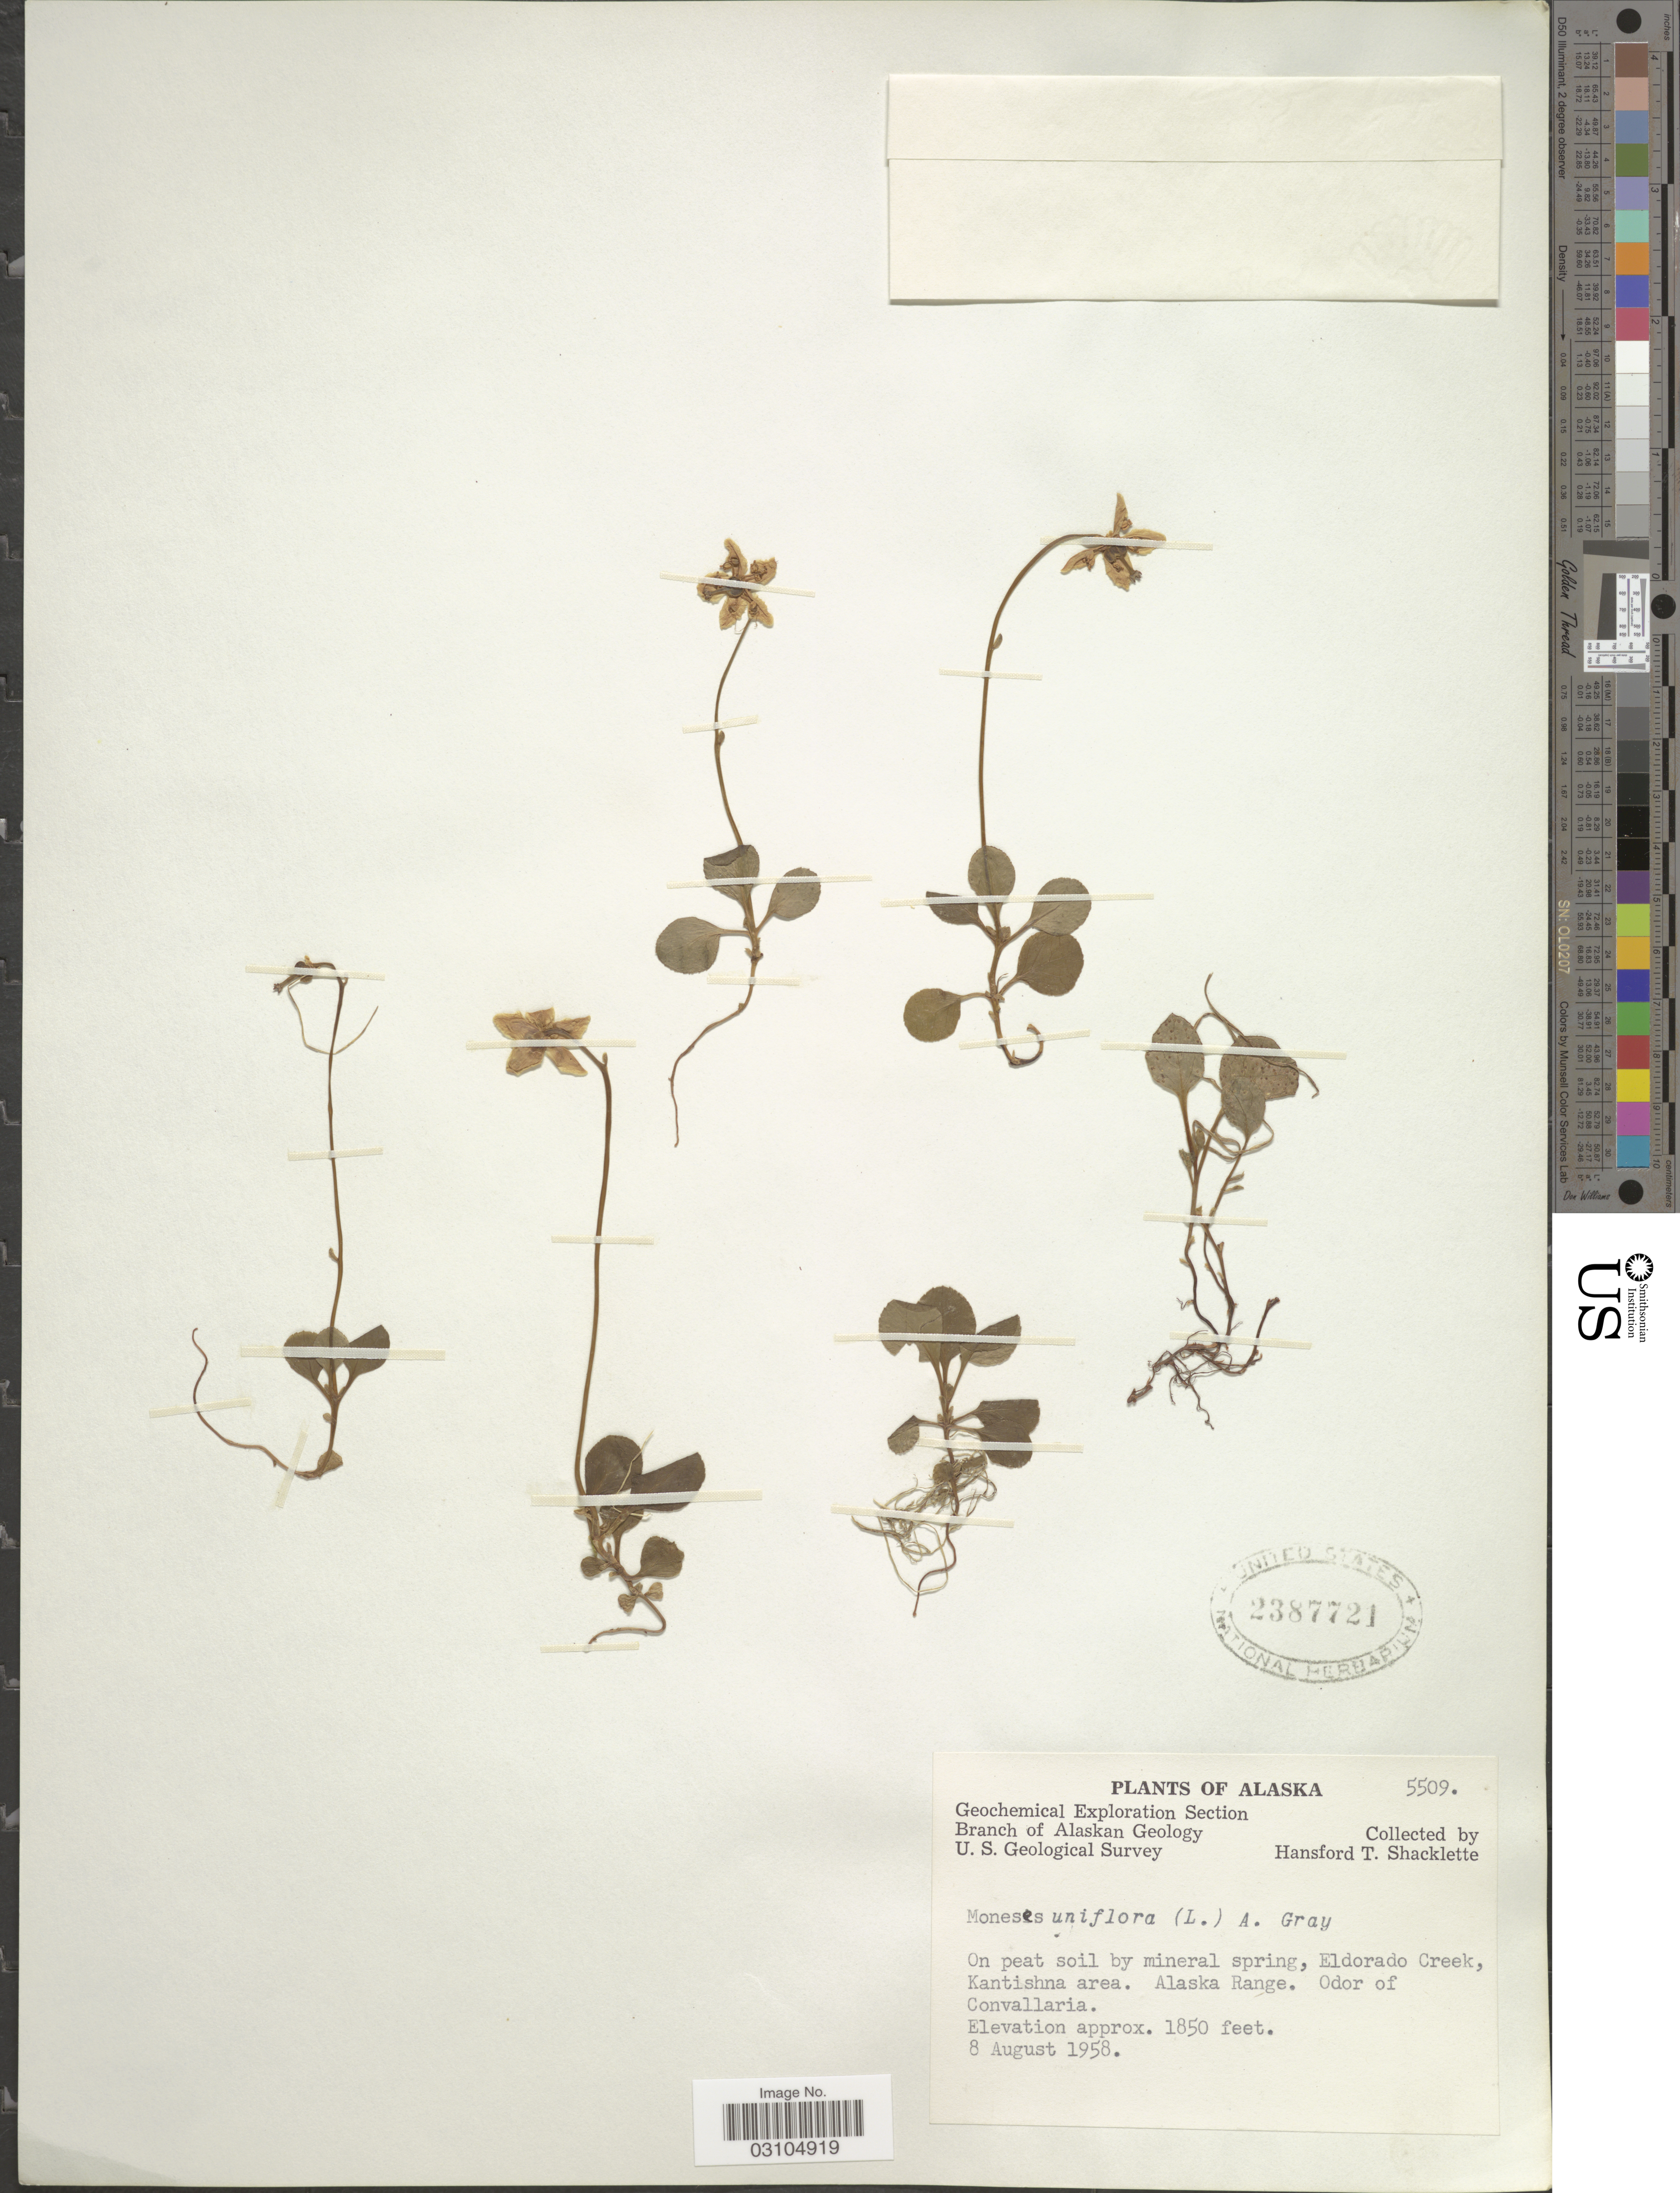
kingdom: Plantae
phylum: Tracheophyta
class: Magnoliopsida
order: Ericales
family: Ericaceae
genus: Moneses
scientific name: Moneses uniflora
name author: (L.) A. Gray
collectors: H. Shacklette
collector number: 5509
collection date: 1958-08-08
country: United States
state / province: Alaska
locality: Eldorado Creek, Kantishna area, Alaska Range, Odor of Convallaria.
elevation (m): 564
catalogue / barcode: US 2387721